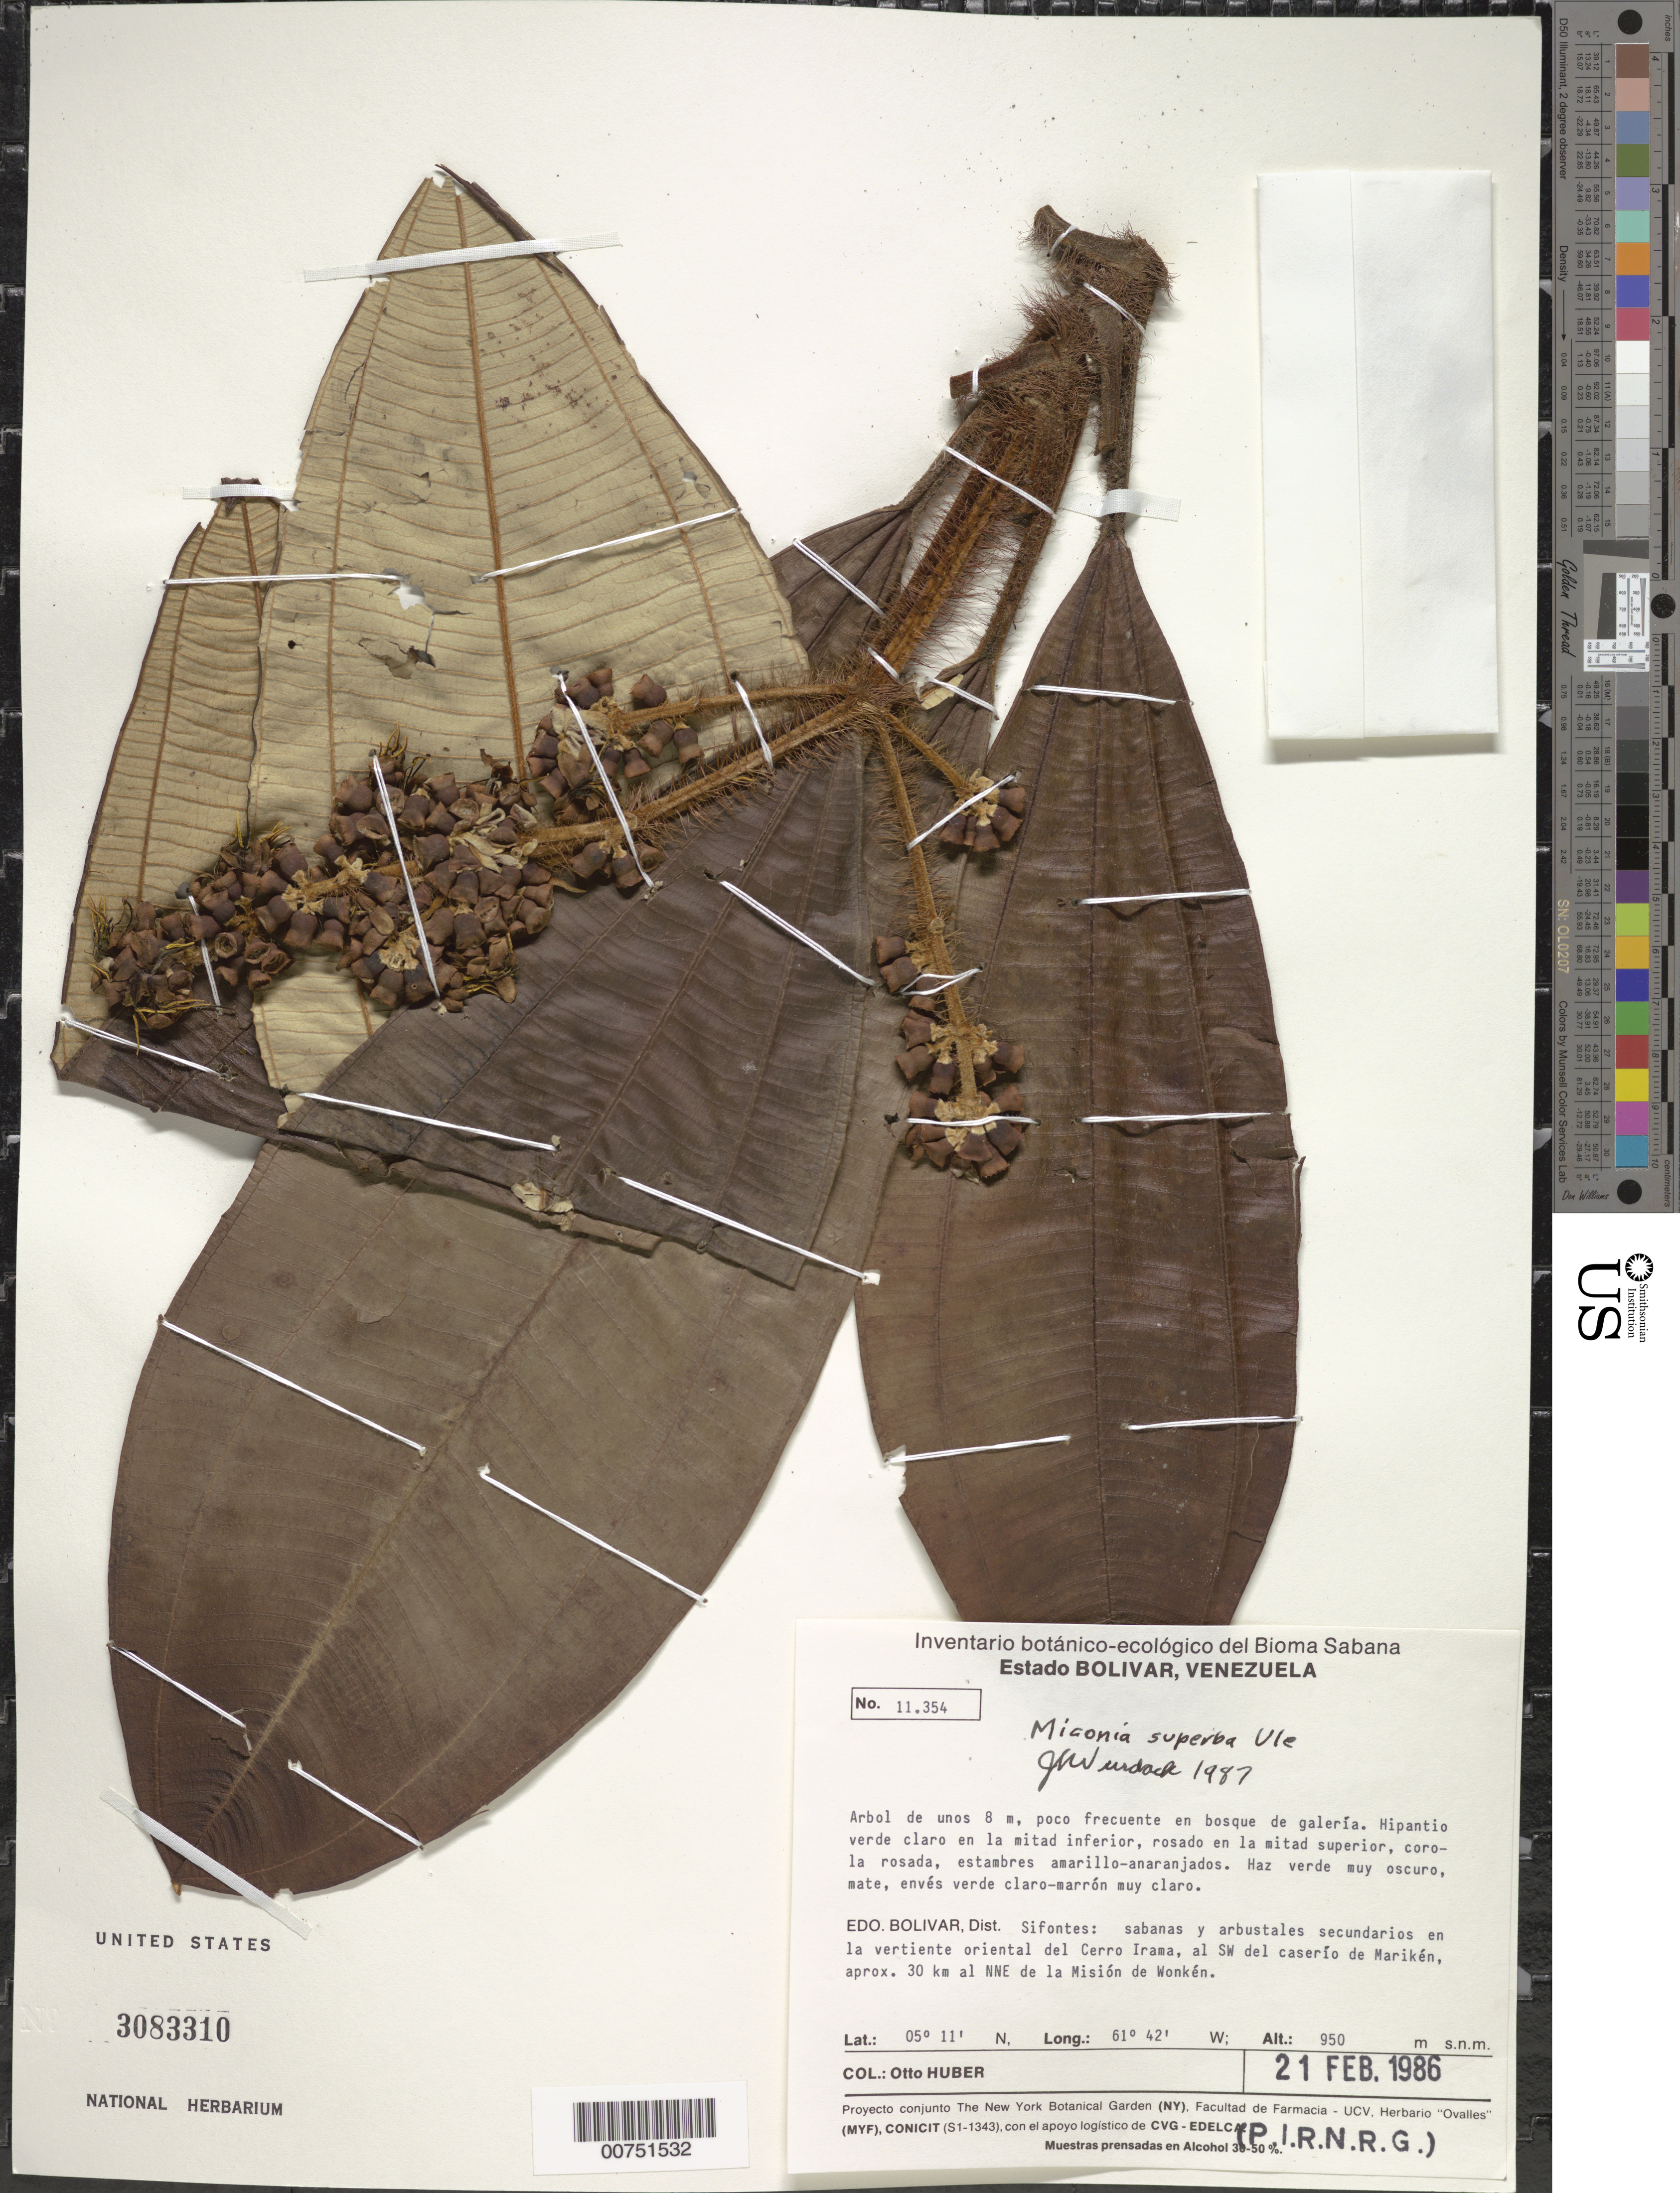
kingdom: Plantae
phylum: Tracheophyta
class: Magnoliopsida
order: Myrtales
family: Melastomataceae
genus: Miconia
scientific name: Miconia superba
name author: Ule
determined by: Wurdack, John J., (US), US (UNITED STATES)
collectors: O. Huber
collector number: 11354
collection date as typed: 21-Feb-86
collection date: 1986-02-21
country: Venezuela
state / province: Bolívar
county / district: Sifontes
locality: Cerro Irama, SW of Marikén, 30 km NNE of Misión de Wonkén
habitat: Bosque de galeria; sabanas y arbustales secundarios en la vertiente oriental del cerro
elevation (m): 950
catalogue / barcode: US 3083310